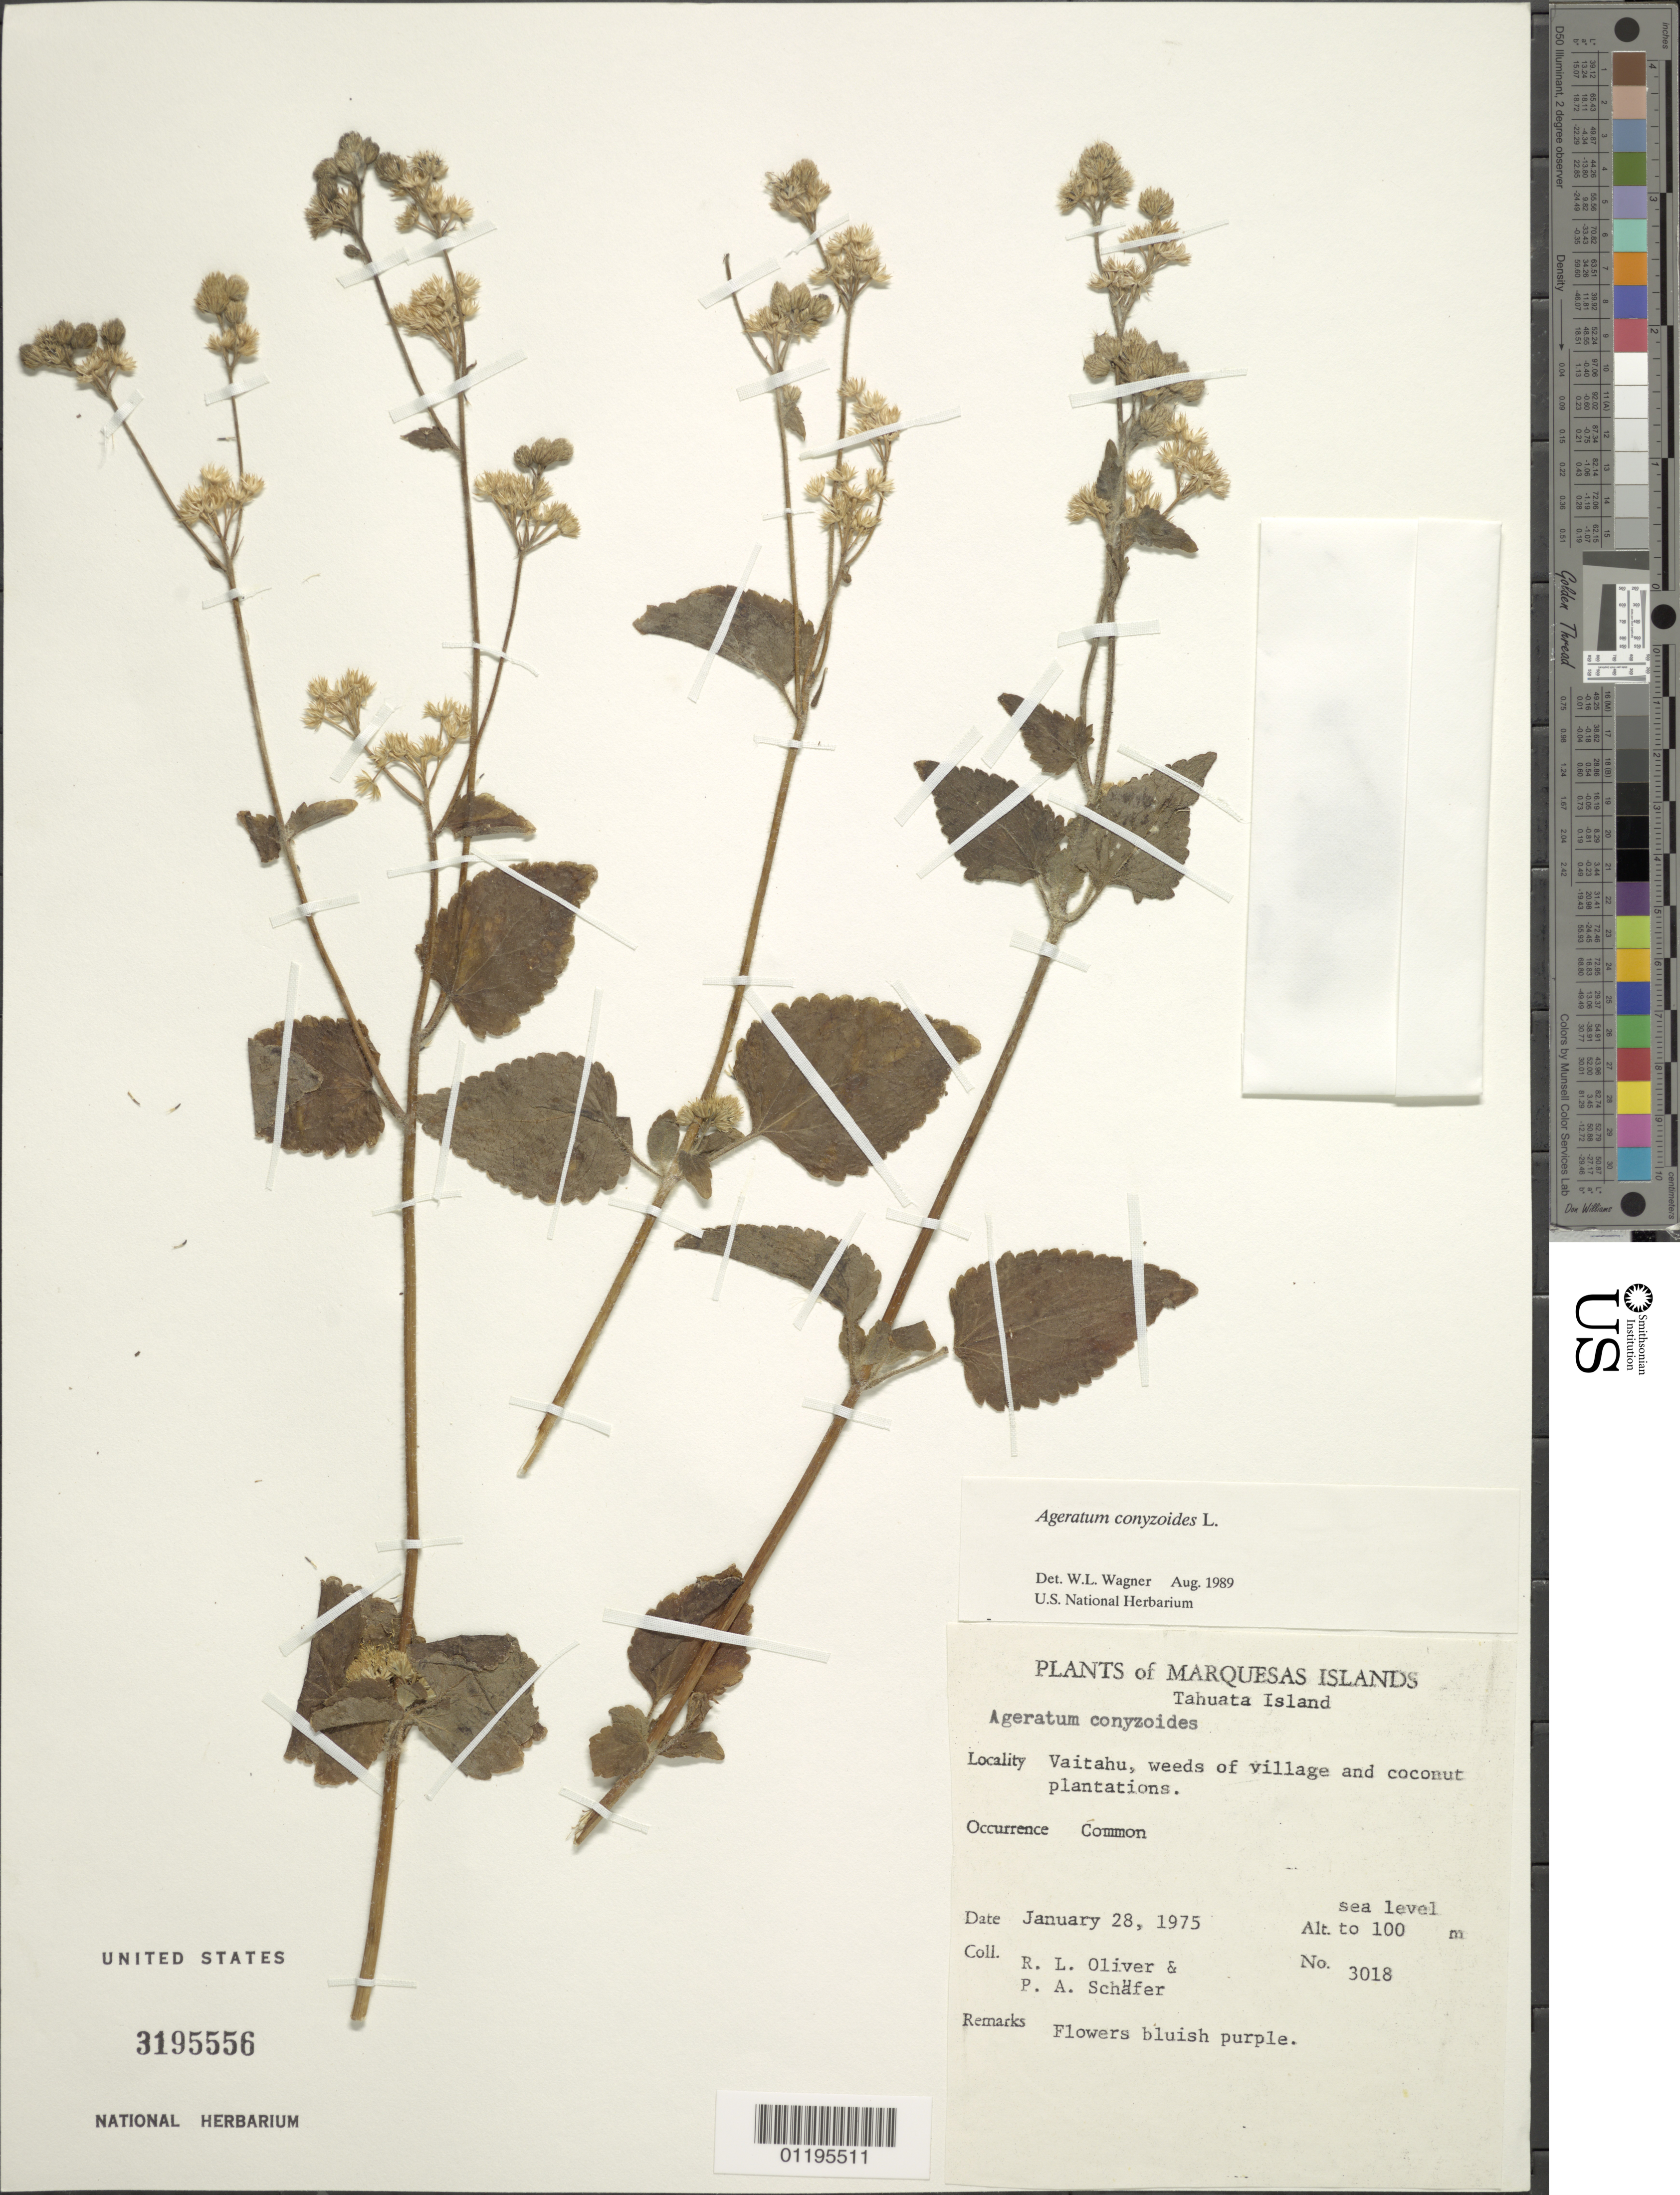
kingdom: Plantae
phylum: Tracheophyta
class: Magnoliopsida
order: Asterales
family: Asteraceae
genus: Ageratum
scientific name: Ageratum conyzoides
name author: L.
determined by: Wagner, W. L., (BOT), Smithsonian Institution - National Museum of Natural History (UNITED STATES)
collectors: R. L. Oliver & P. A. Schäfer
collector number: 3018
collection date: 1975-01-28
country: French Polynesia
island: Tahuata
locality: Vaitahu, weeds of village and coconut plantations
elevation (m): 0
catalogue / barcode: US 3195556